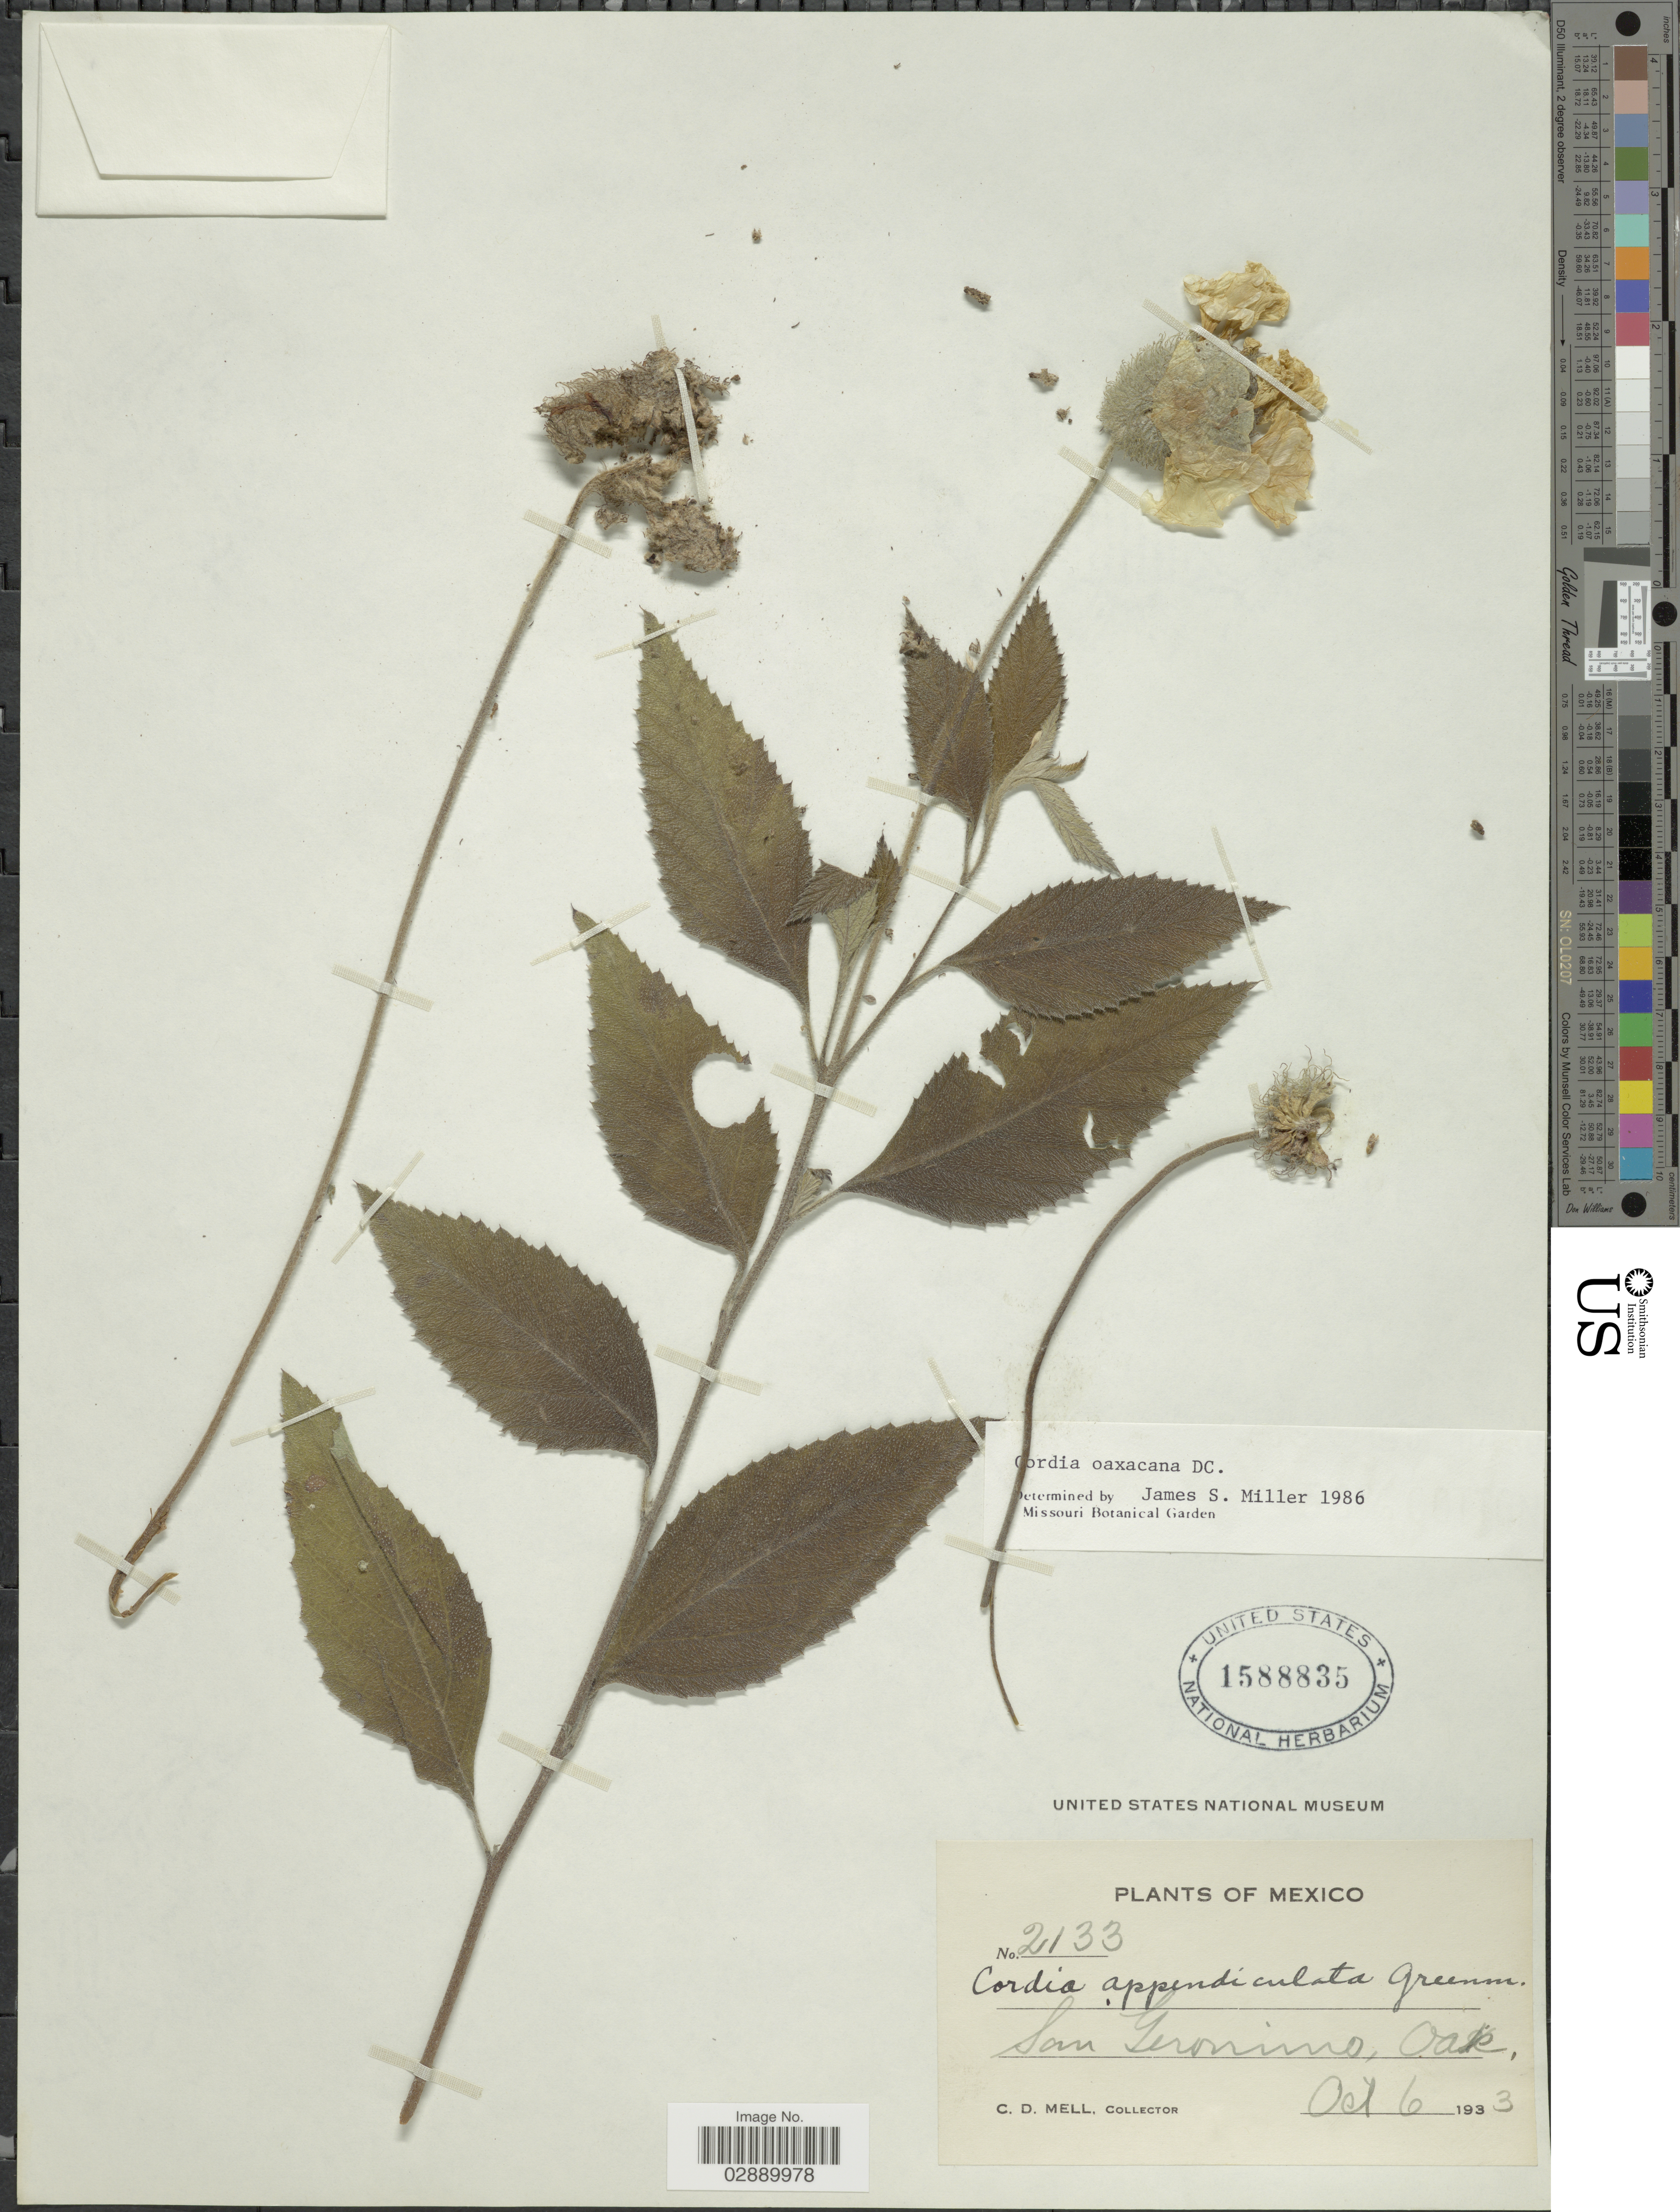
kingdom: Plantae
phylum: Tracheophyta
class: Magnoliopsida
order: Boraginales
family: Cordiaceae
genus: Cordia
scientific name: Cordia oaxacana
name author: A. DC.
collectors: C. D. Mell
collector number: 2133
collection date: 1933-10-06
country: Mexico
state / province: Oaxaca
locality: San Geromino.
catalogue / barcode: US 1588835